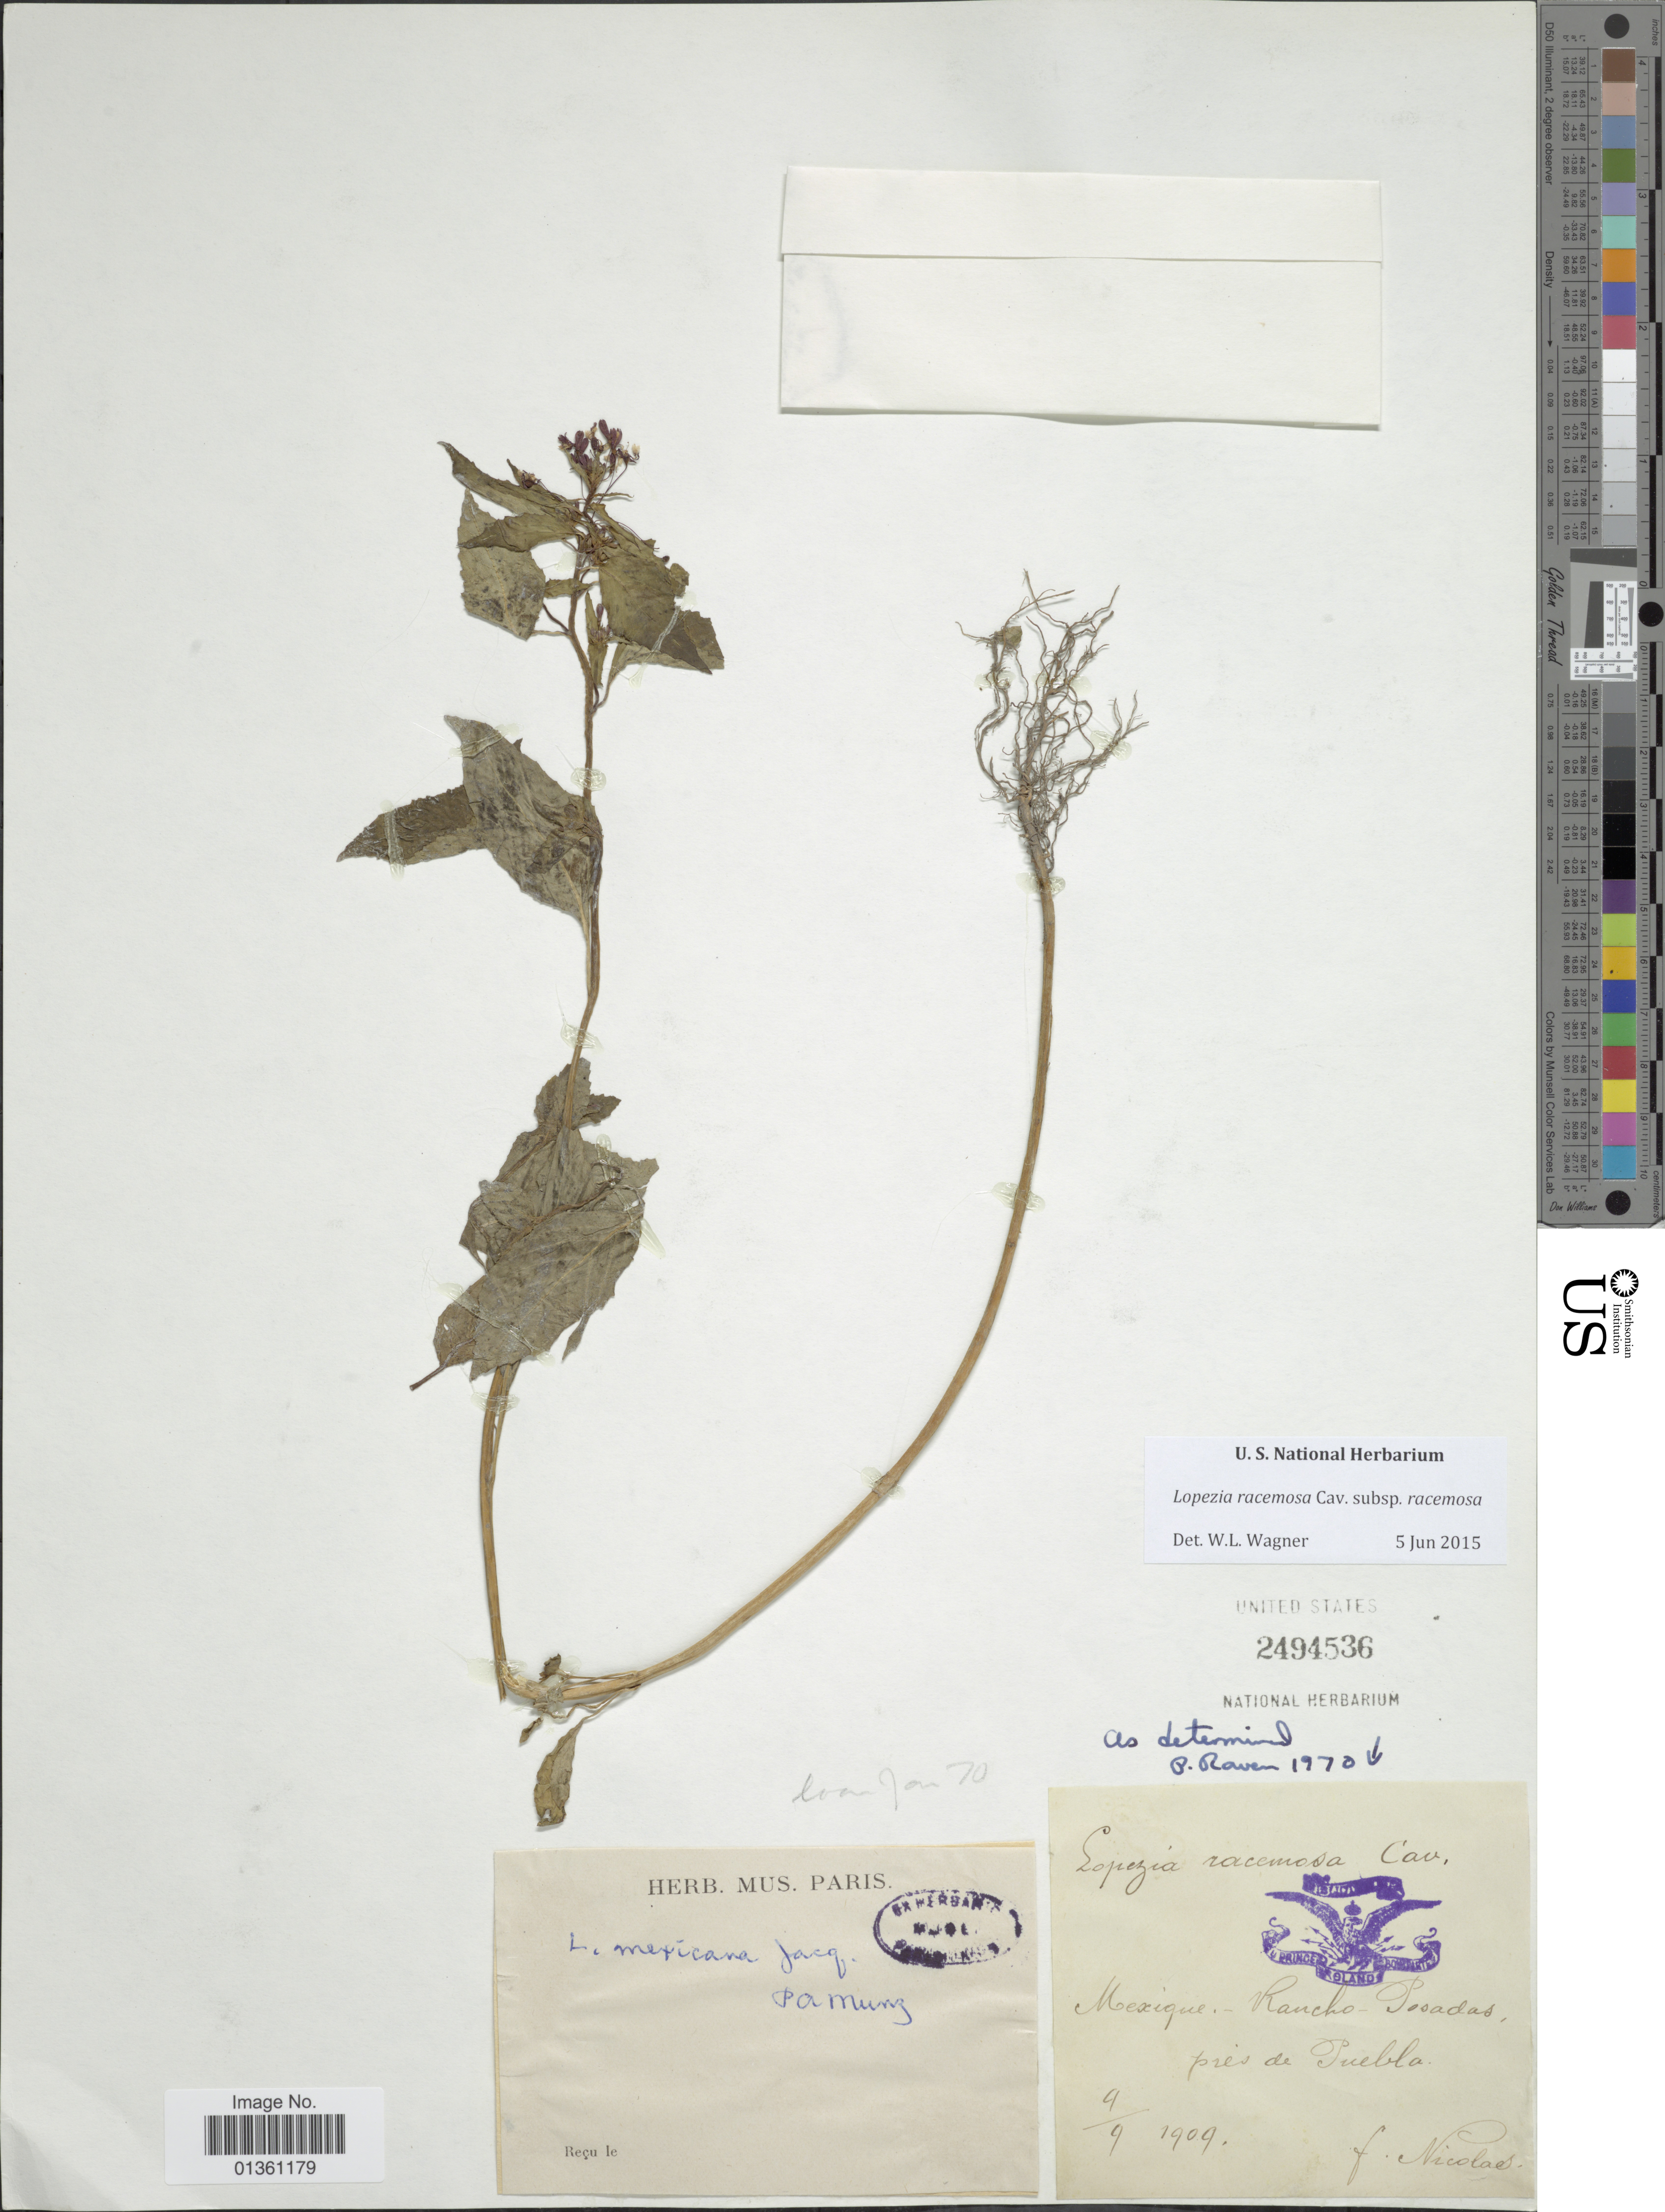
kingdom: Plantae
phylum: Tracheophyta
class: Magnoliopsida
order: Myrtales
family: Onagraceae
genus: Lopezia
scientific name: Lopezia racemosa subsp. racemosa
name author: Cav.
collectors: F. Nicolas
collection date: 1909-09-09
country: Mexico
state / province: Puebla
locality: Rancho - Posadas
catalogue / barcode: US 2494536